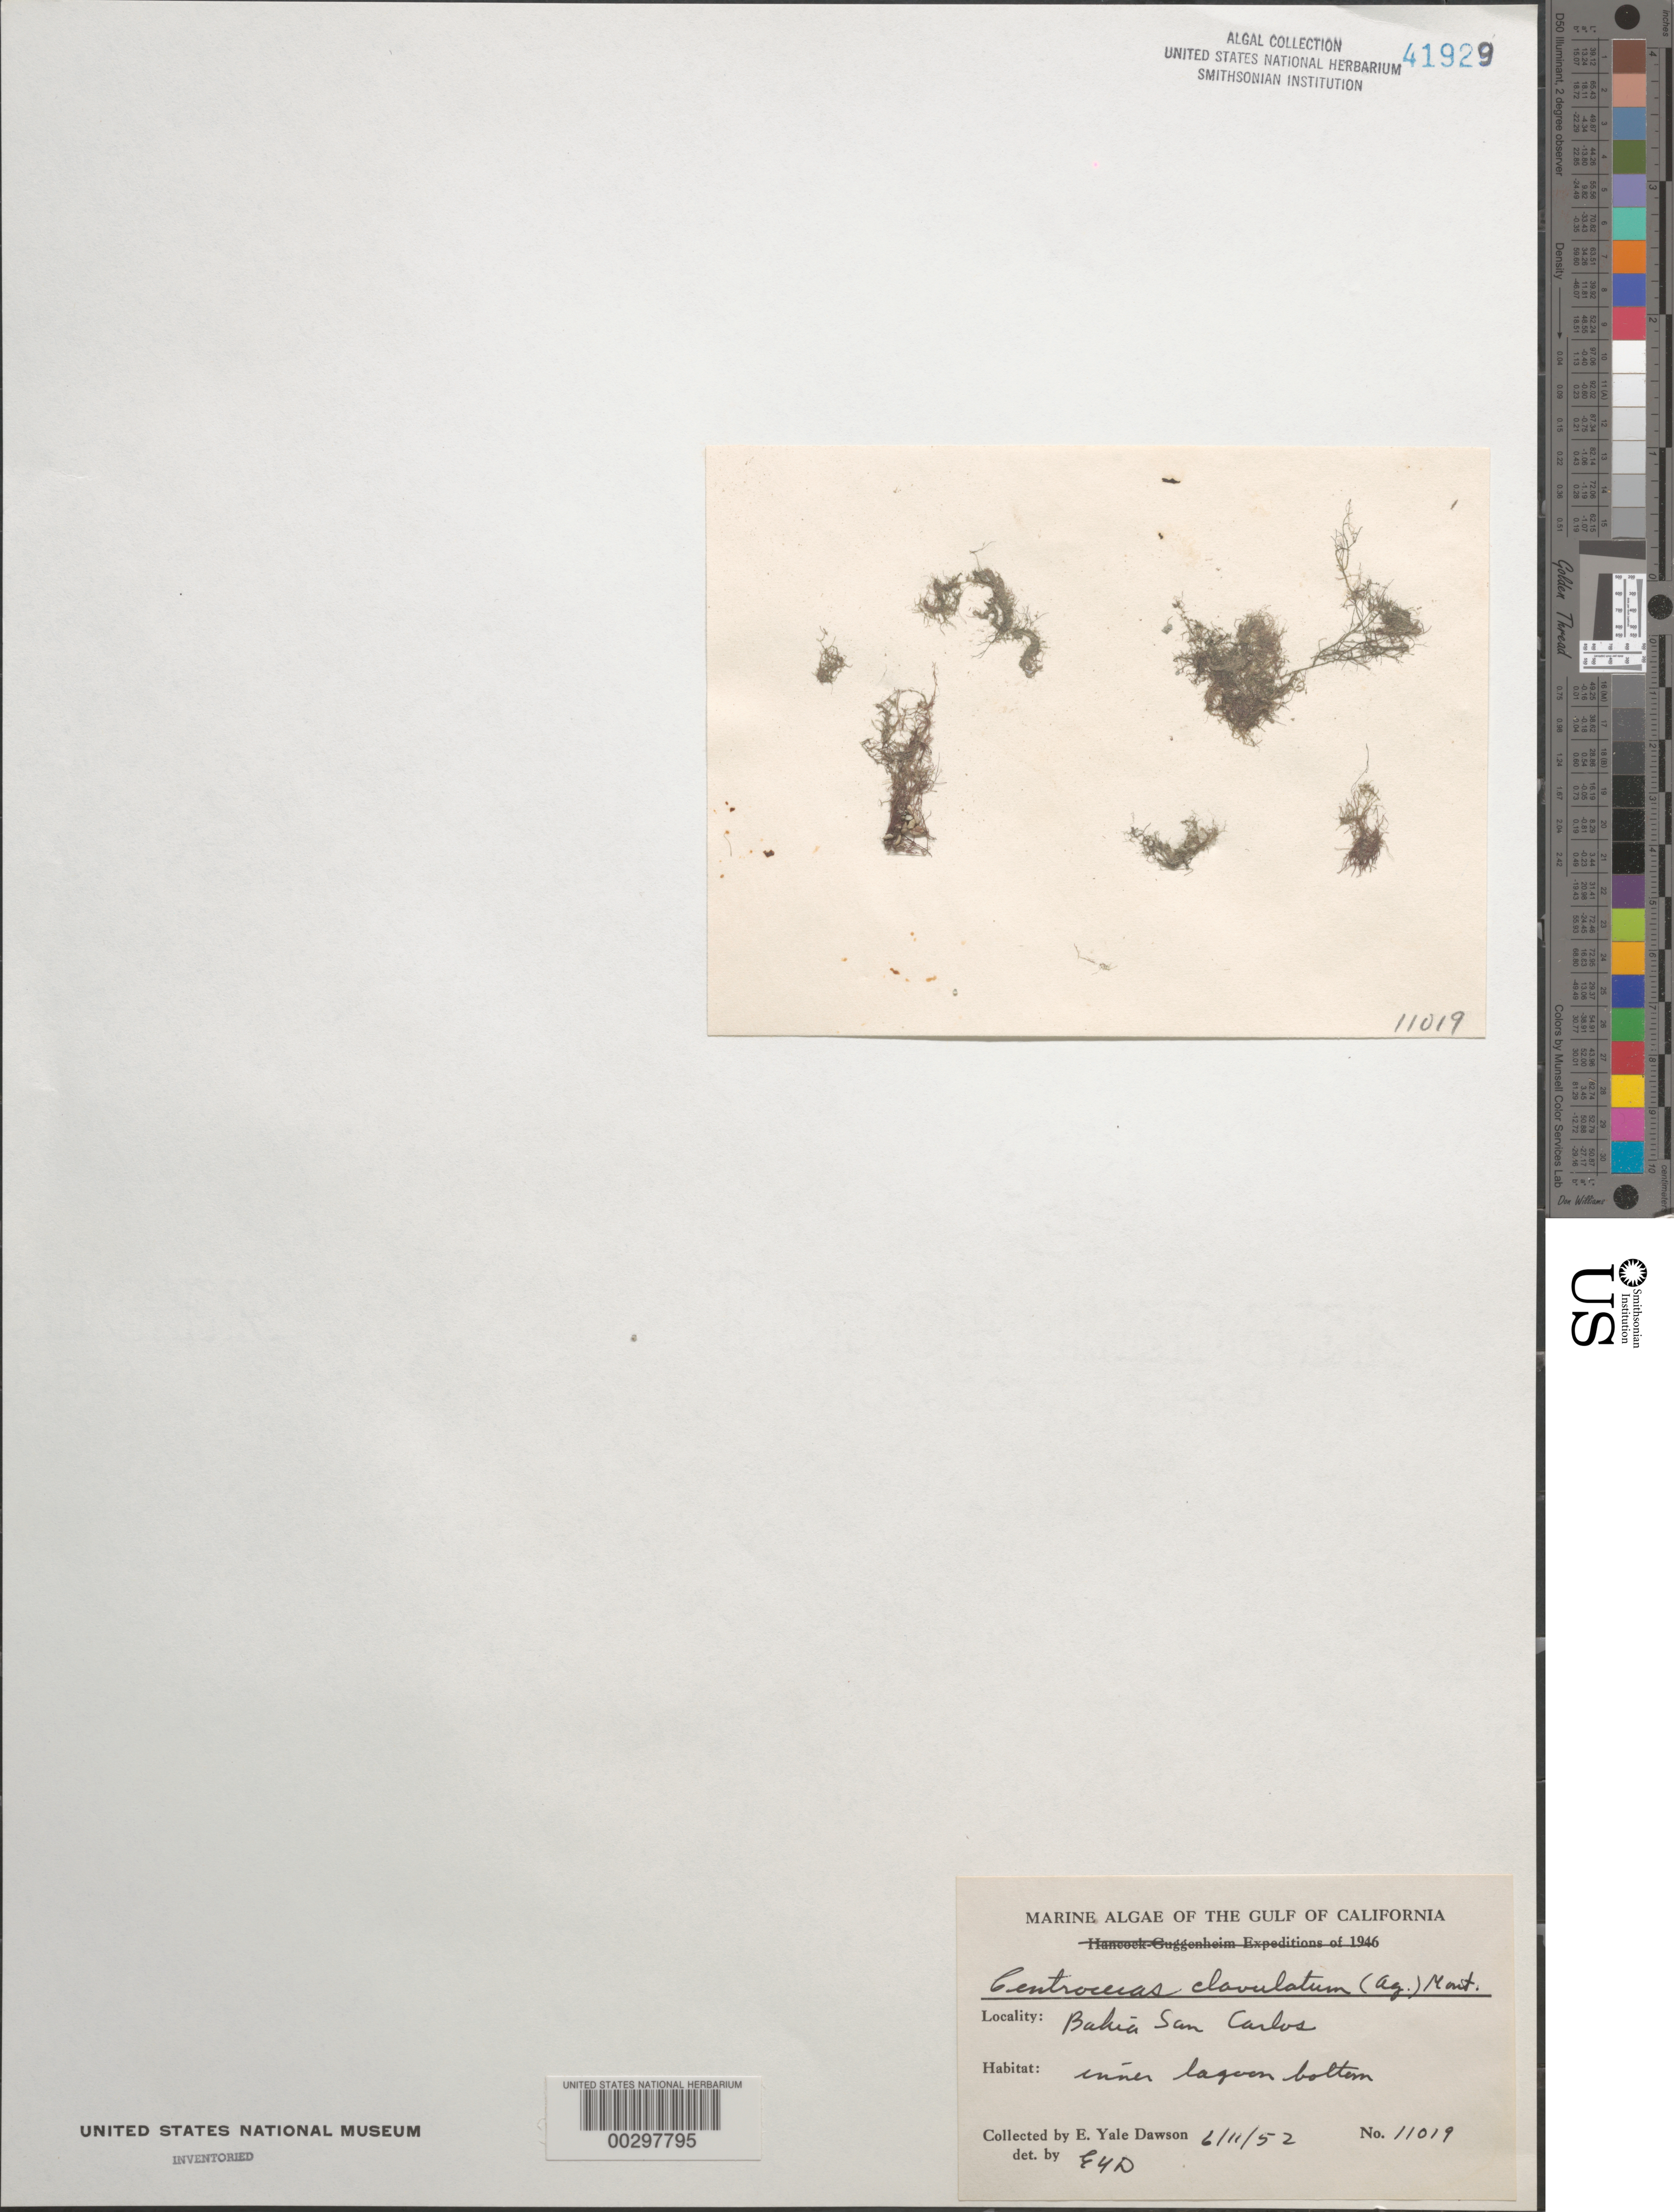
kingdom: Plantae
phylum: Rhodophyta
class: Florideophyceae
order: Ceramiales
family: Ceramiaceae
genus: Centroceras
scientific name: Centroceras clavulatum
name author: (C. Agardh) Mont.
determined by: Dawson, E. Y.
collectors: E. Y. Dawson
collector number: EYD 11019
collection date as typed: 11 Jun 1952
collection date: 1952-06-11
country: Mexico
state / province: Sonora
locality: Bahia San Carlos (San Carlos Bay)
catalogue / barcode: US 41929